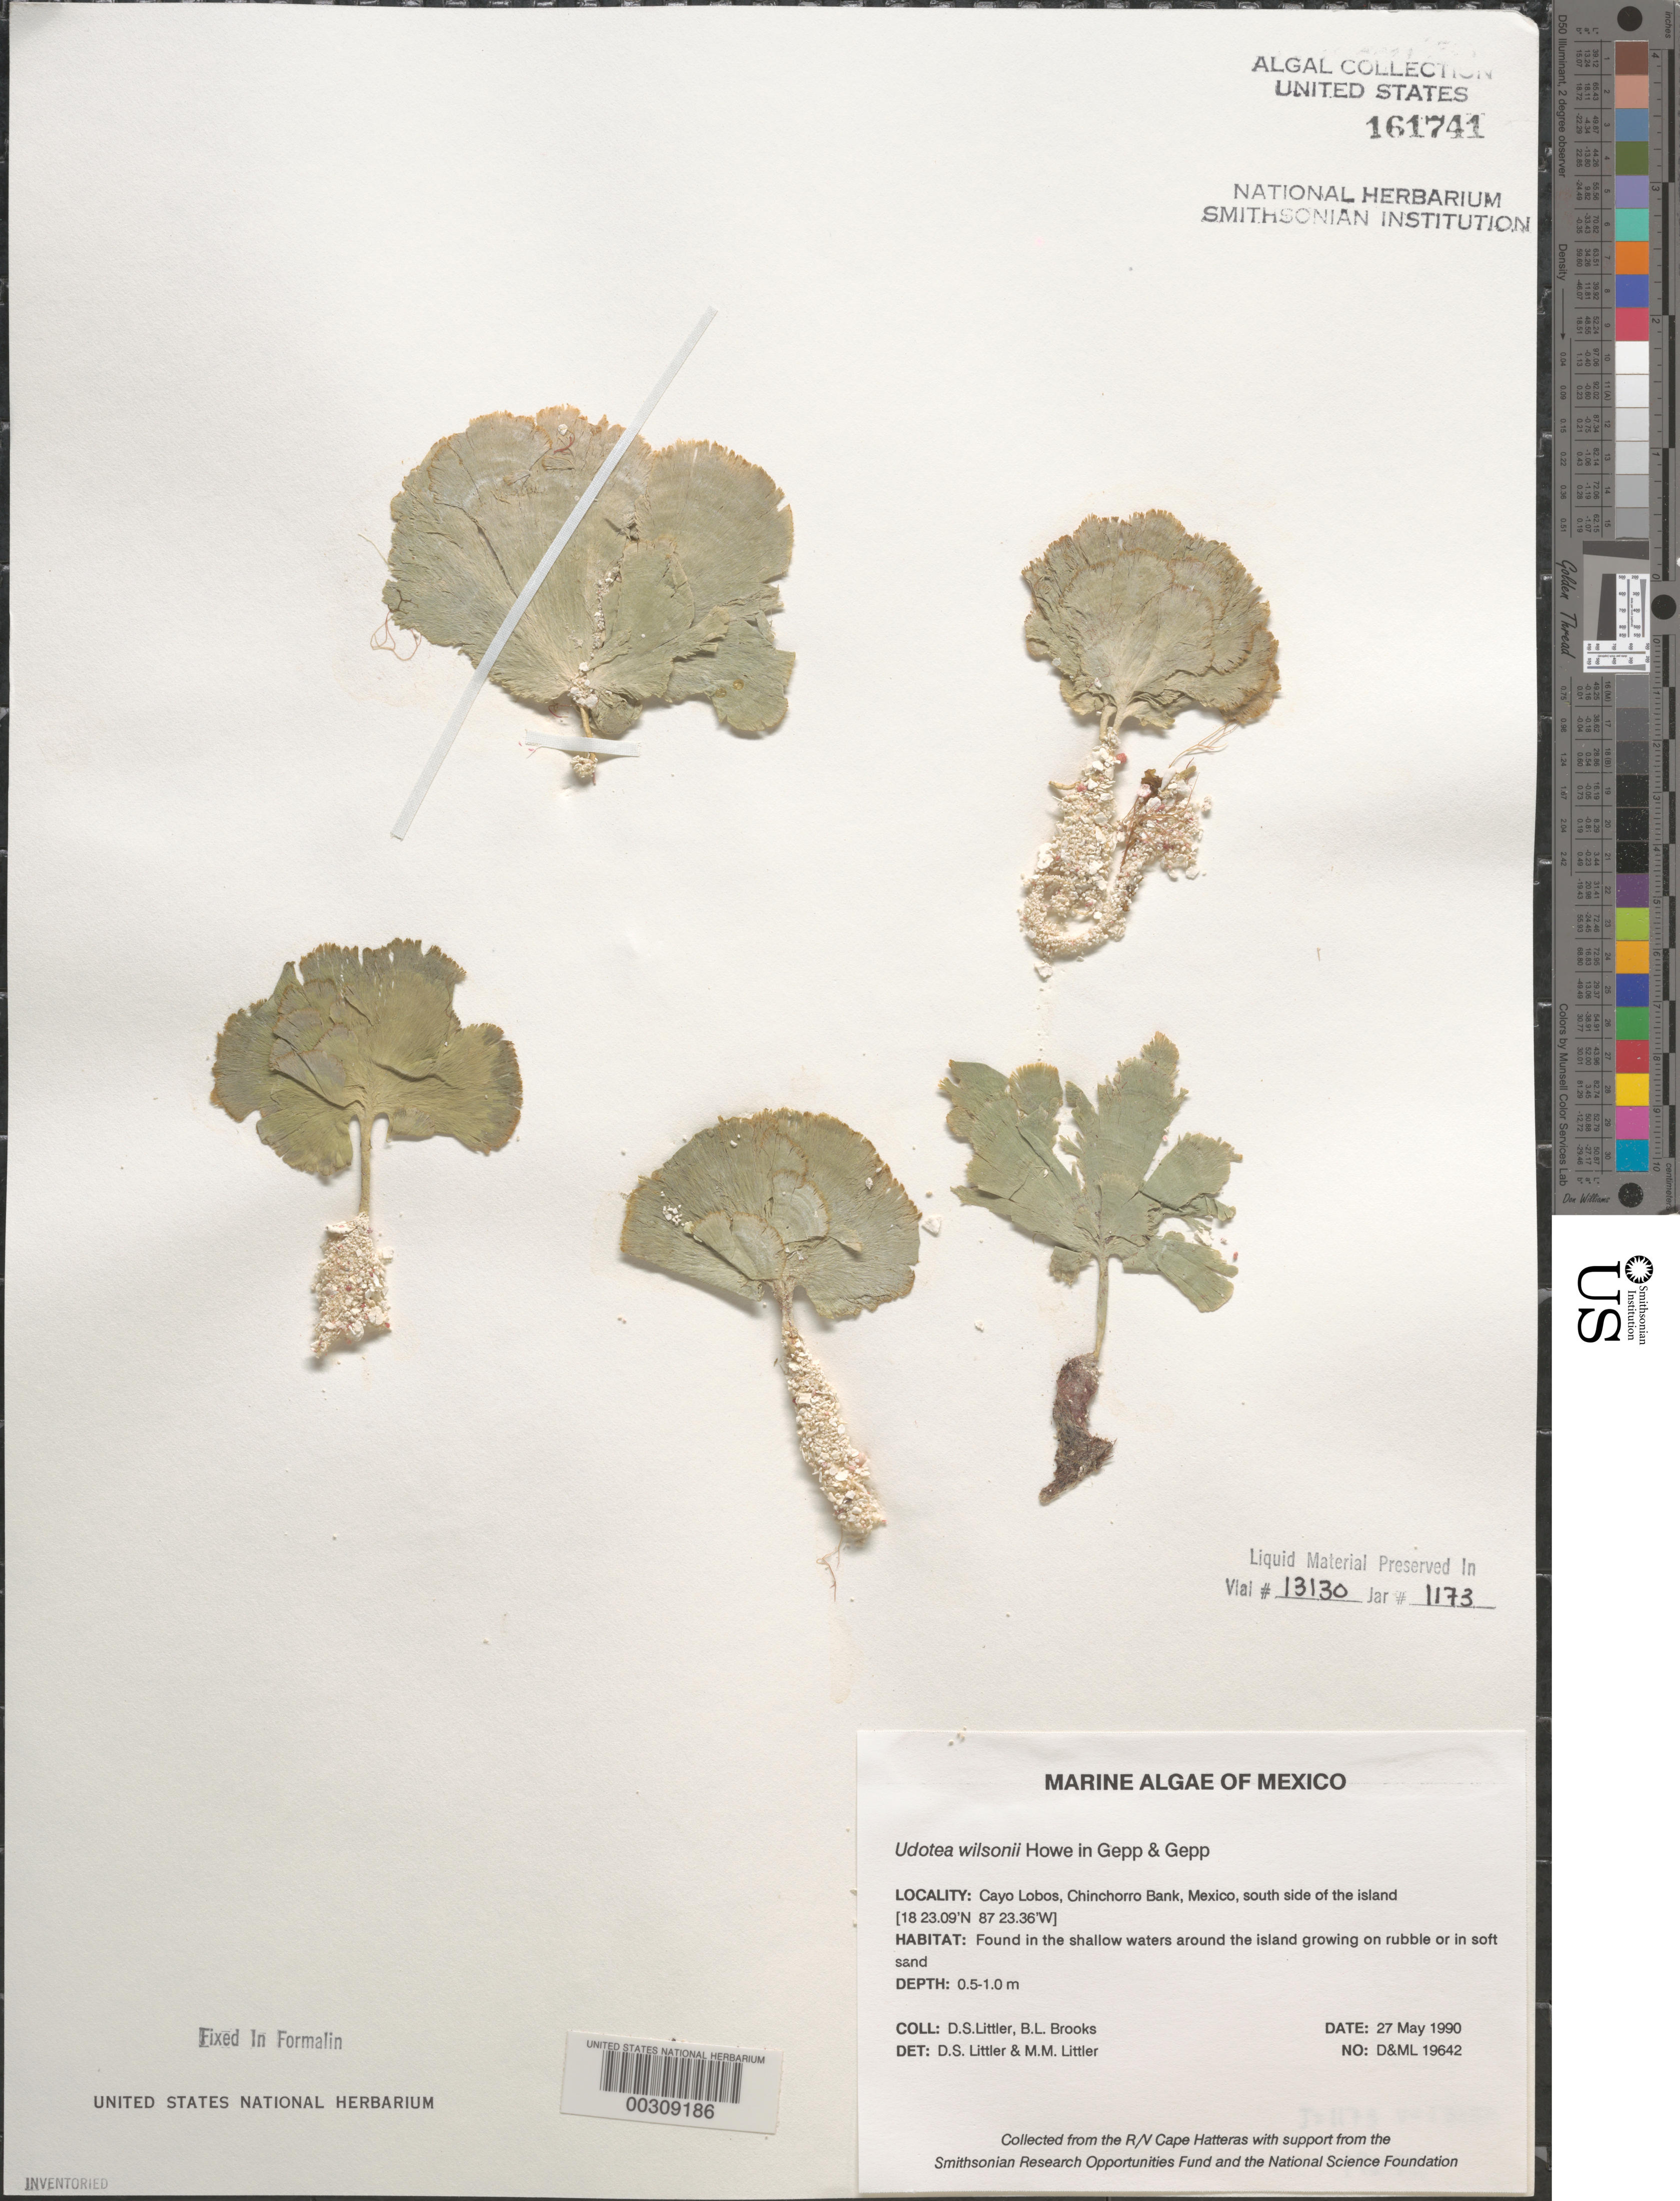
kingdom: Plantae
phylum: Chlorophyta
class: Ulvophyceae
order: Bryopsidales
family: Udoteaceae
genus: Udotea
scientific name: Udotea wilsonii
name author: A. Gepp et al. in A. Gepp & E. Gepp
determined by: Littler, D. S.; Littler, M. M.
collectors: D. S. Littler & B. Brooks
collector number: D&ML 19642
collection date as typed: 27 May 1990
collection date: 1990-05-27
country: Mexico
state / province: Quintana Roo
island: Cayo Lobos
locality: Chinchorro Bank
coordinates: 18 23.09'N, 87 23.36'W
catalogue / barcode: US 161741